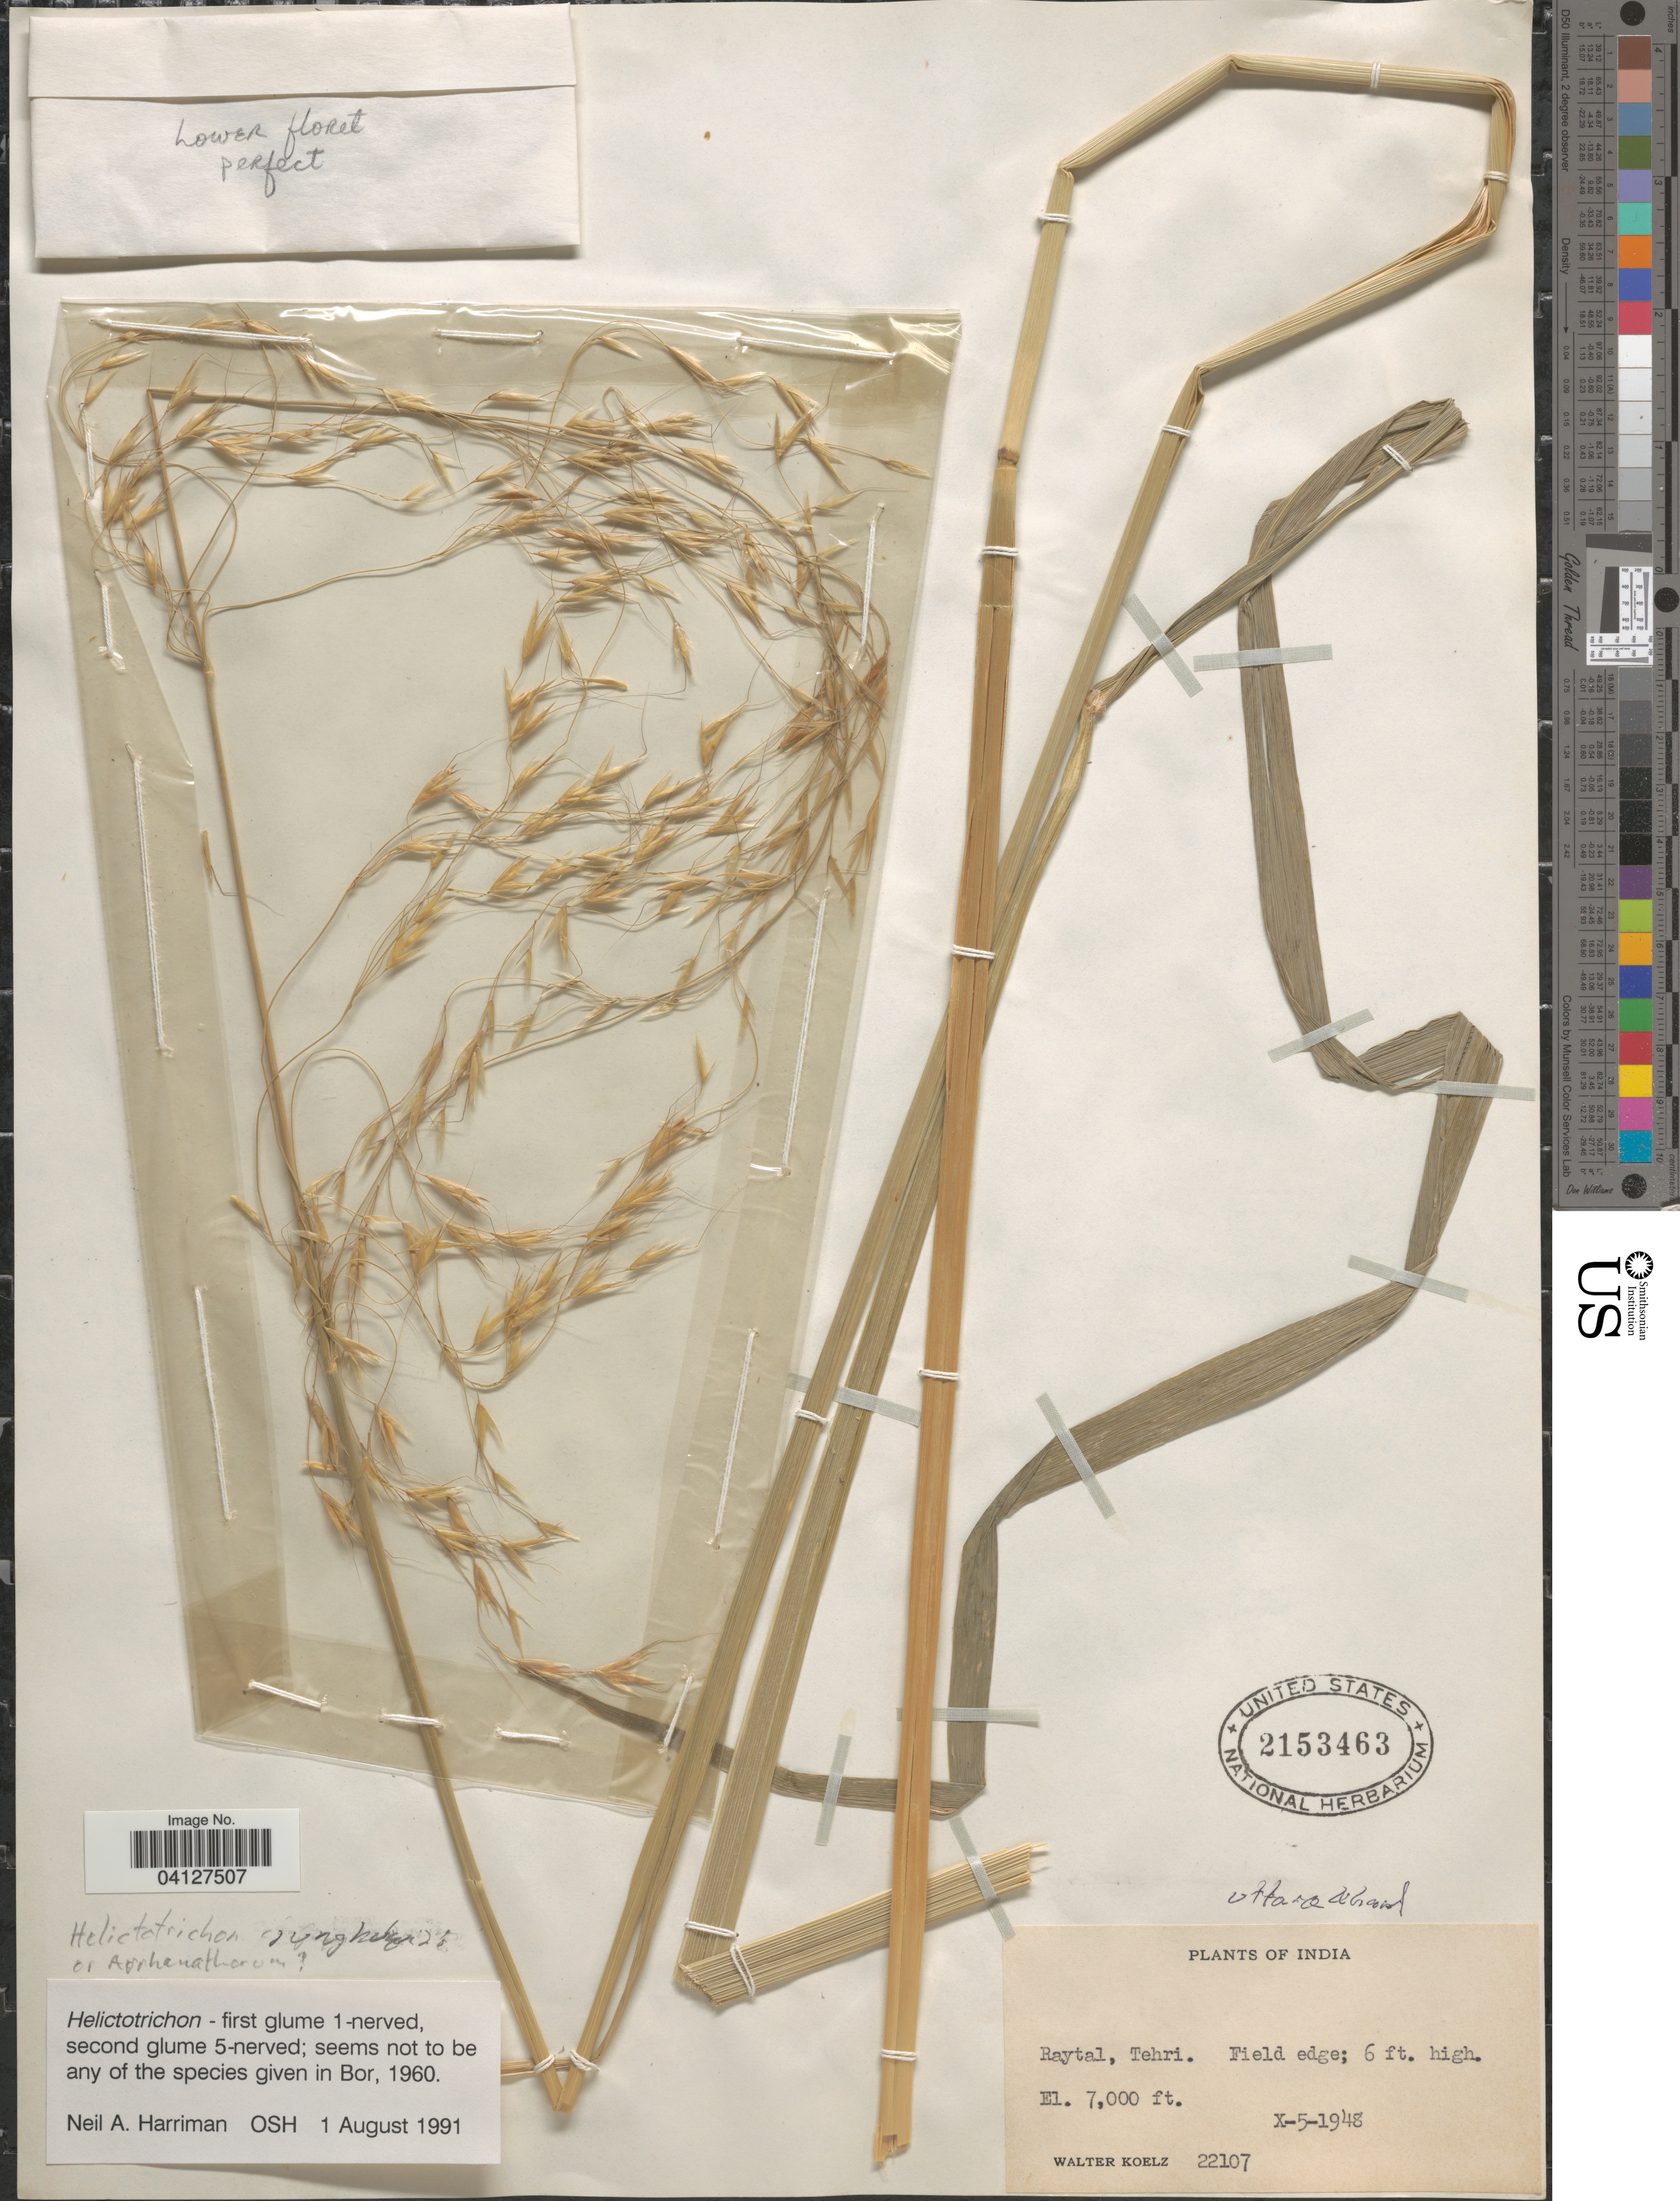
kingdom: Plantae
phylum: Tracheophyta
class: Liliopsida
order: Poales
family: Poaceae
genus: Trisetopsis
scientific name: Trisetopsis virescens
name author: (Nees) Röser & Wölk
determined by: Soreng, Robert J., Research Associate (BOT), Smithsonian Institution - National Museum of Natural History (UNITED STATES)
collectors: W. N. Koelz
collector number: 22107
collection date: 1948-10-05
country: India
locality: Raytal, Tehri.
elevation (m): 2134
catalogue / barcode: US 2153463